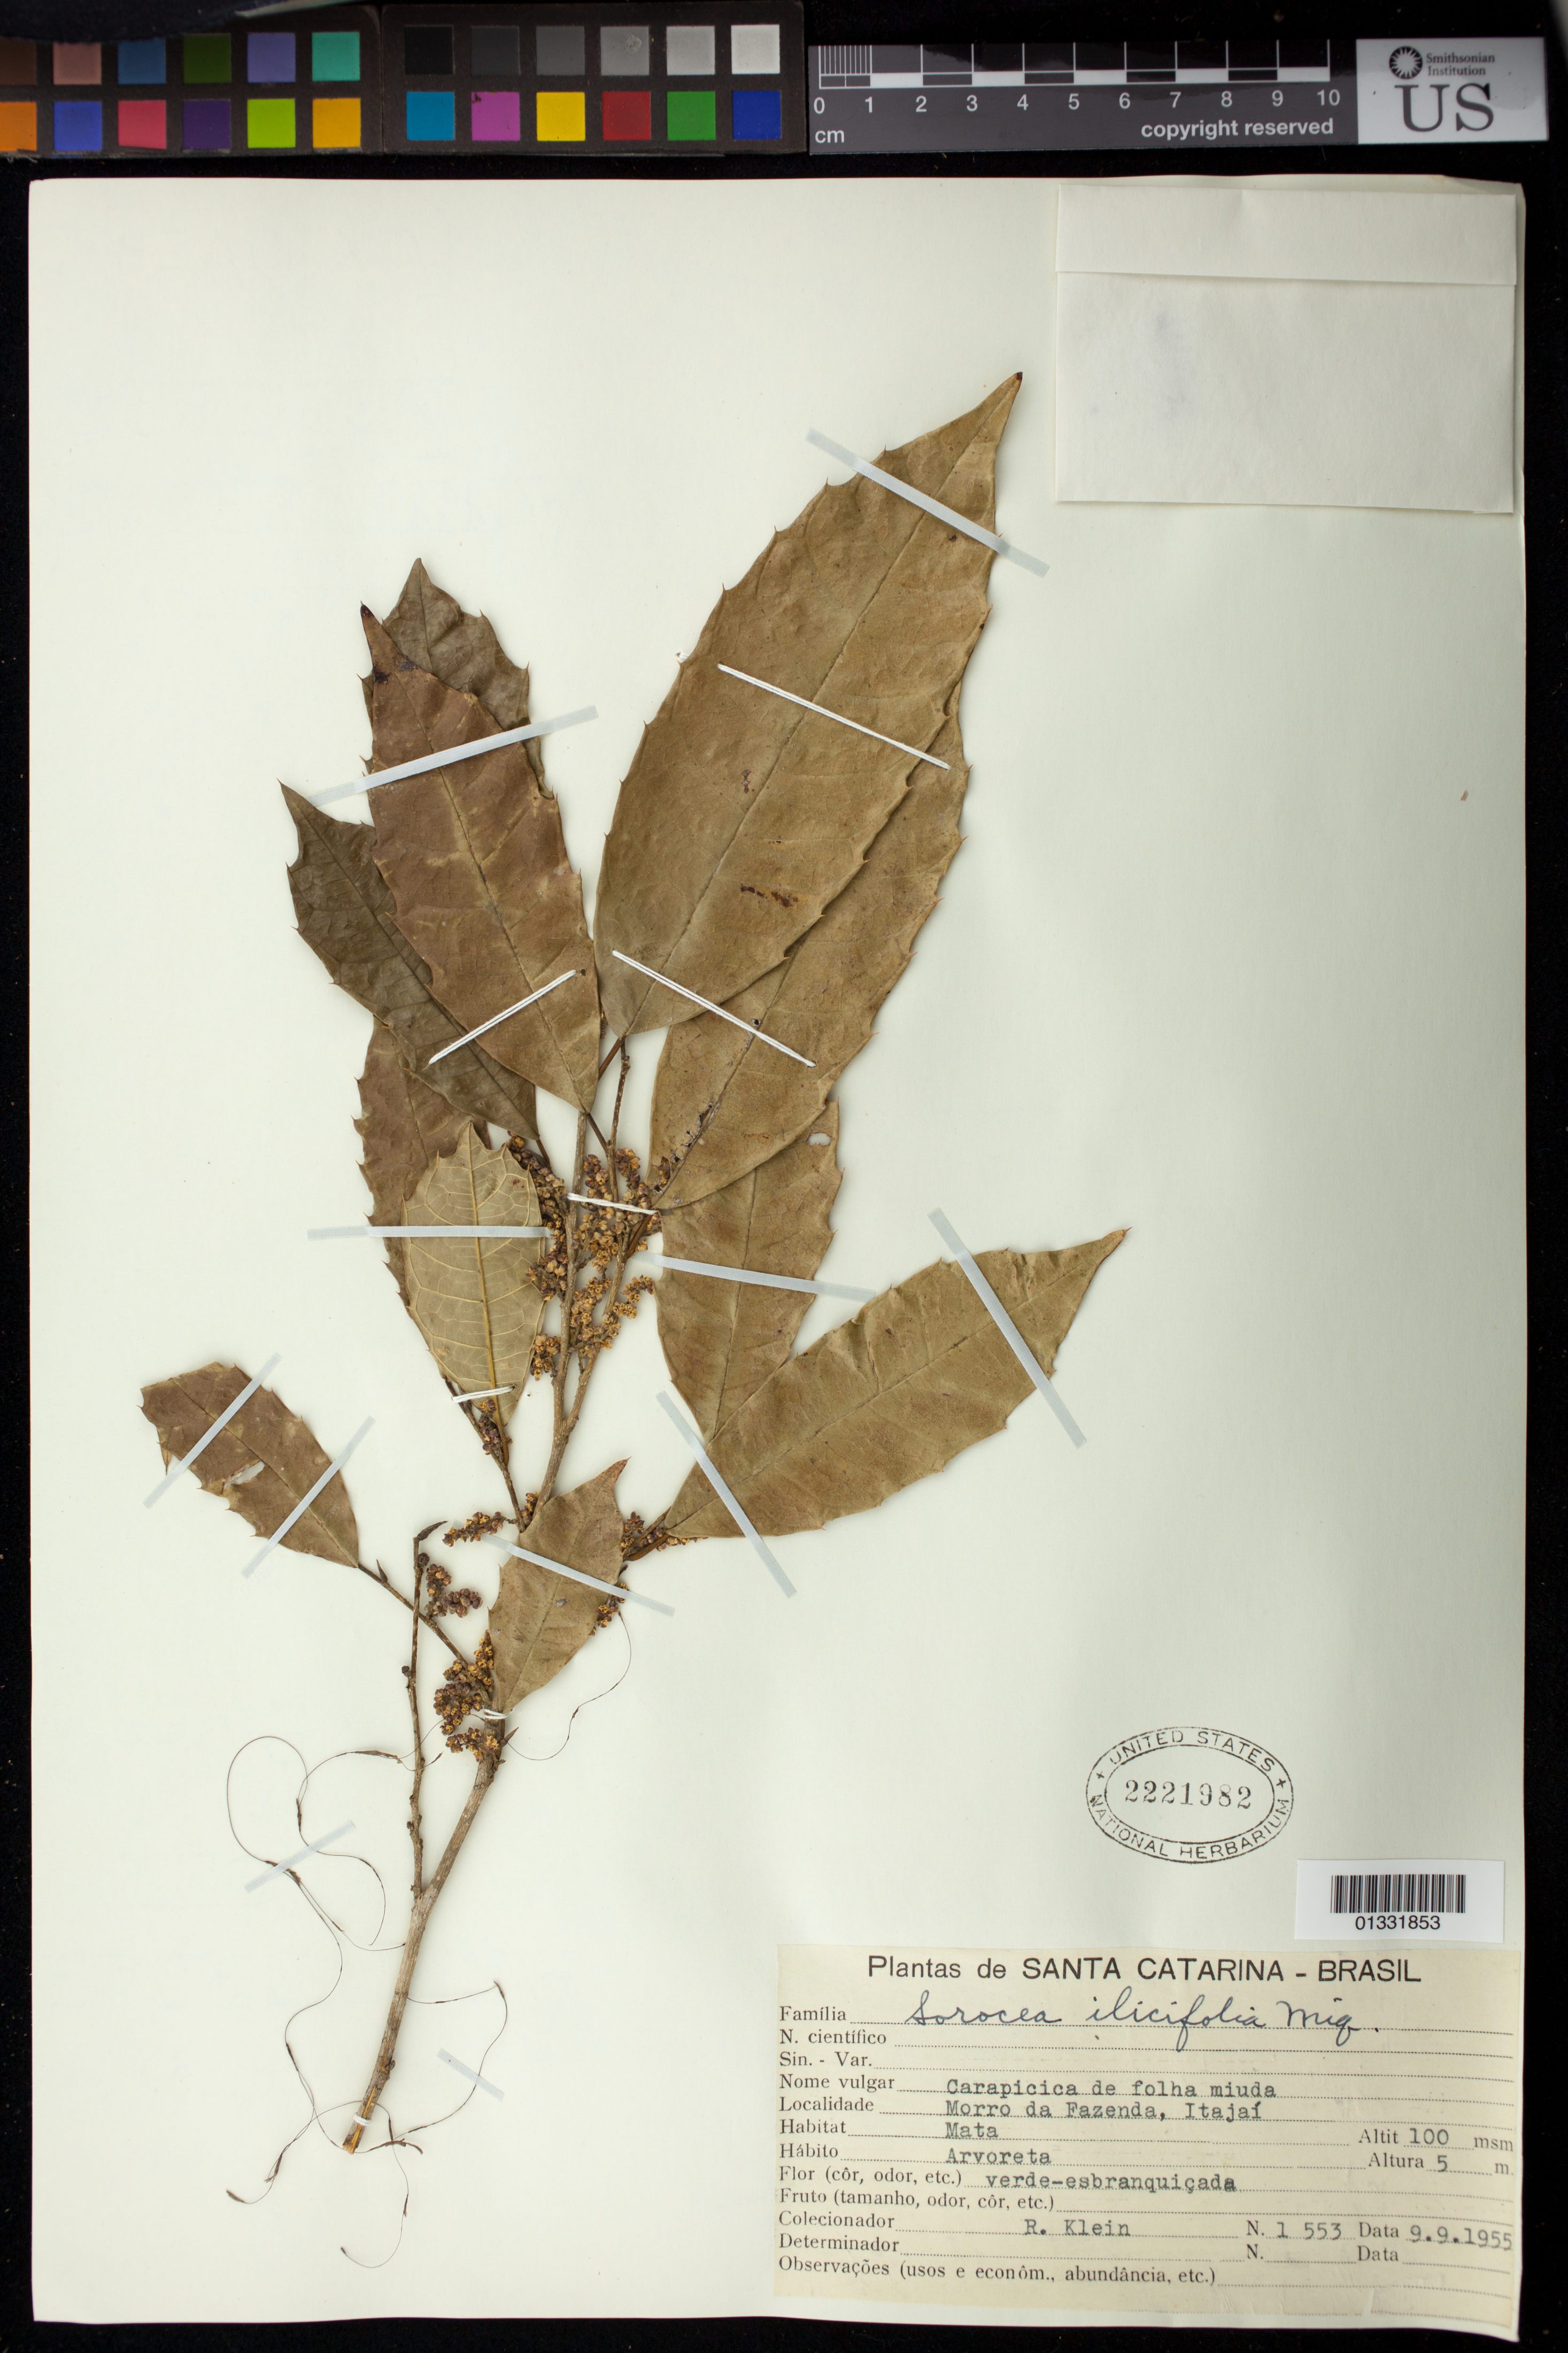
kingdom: Plantae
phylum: Tracheophyta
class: Magnoliopsida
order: Rosales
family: Moraceae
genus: Sorocea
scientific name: Sorocea bonplandii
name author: (Baill.) W.C. Burger et al.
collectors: R. M. Klein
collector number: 1533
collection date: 1955-09-09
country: Brazil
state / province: Santa Catarina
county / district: Itajaí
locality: Morro da Fazenda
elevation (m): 100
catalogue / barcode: US 2221982